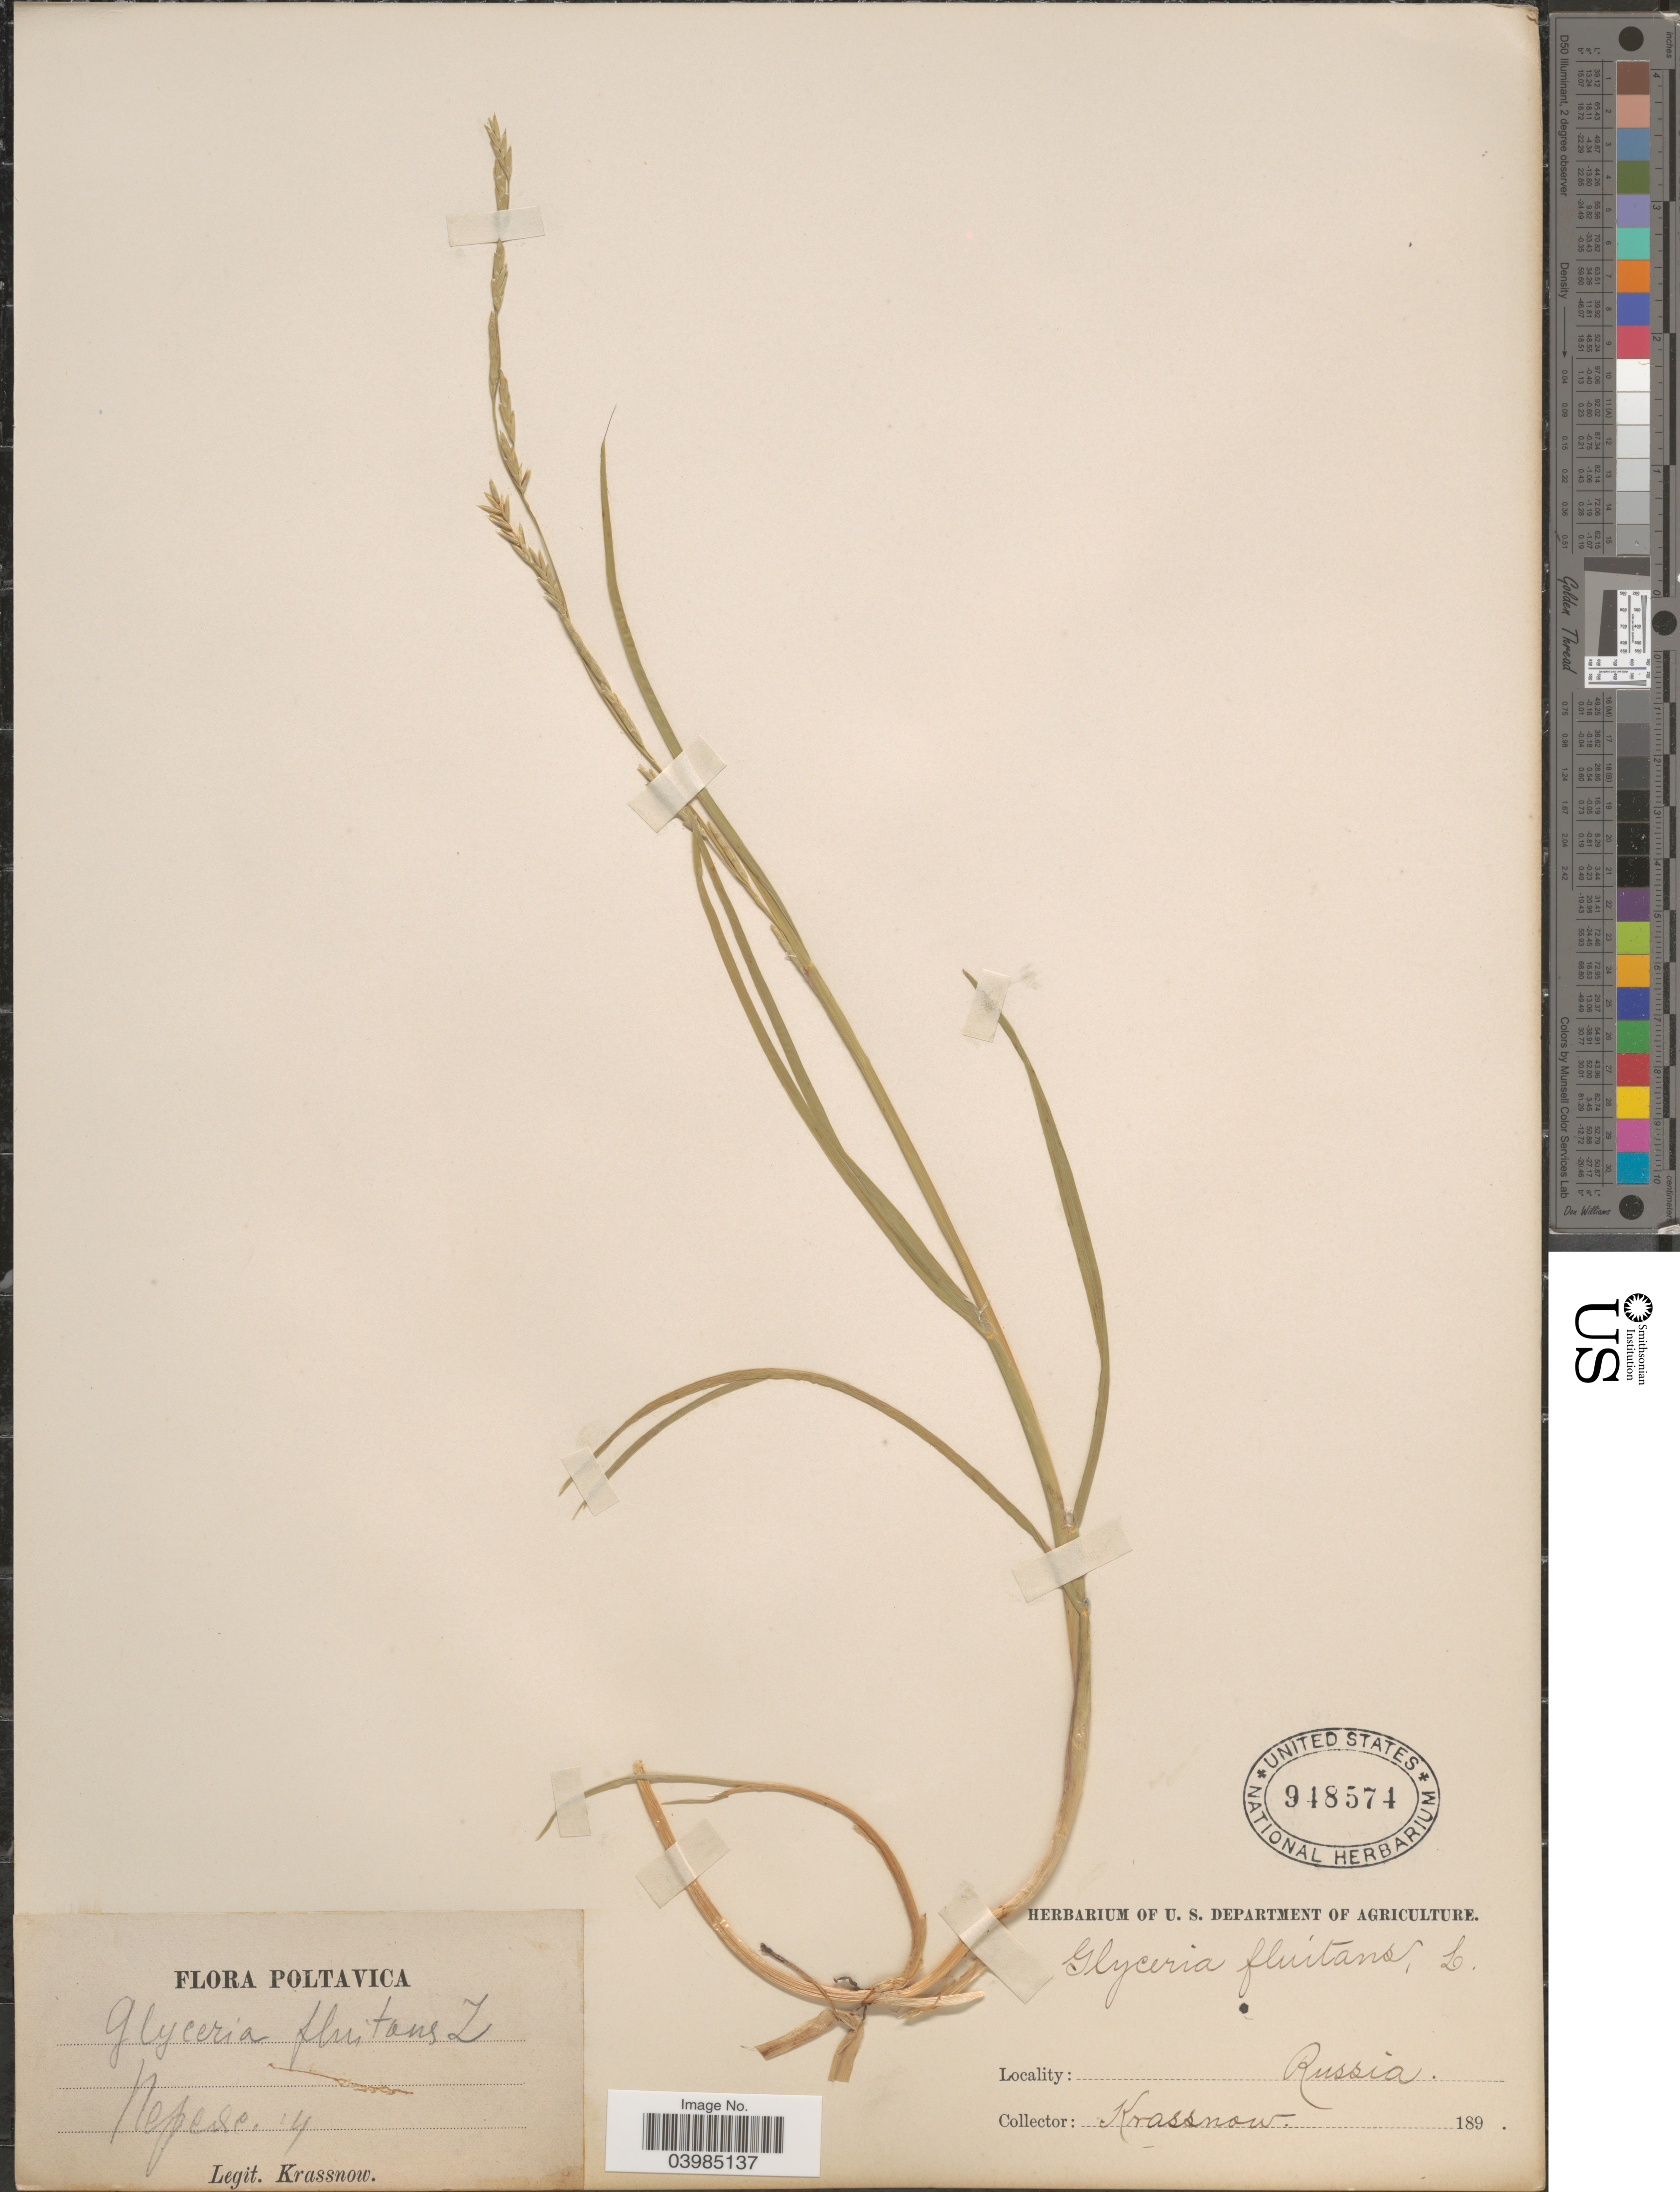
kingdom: Plantae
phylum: Tracheophyta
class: Liliopsida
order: Poales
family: Poaceae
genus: Glyceria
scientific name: Glyceria fluitans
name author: (L.) R. Br.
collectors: -. Krassnow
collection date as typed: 189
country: Ukraine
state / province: Poltava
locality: Poltavica. Pereya. u. (Pereyaslavsky Uyezd).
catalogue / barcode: US 948574